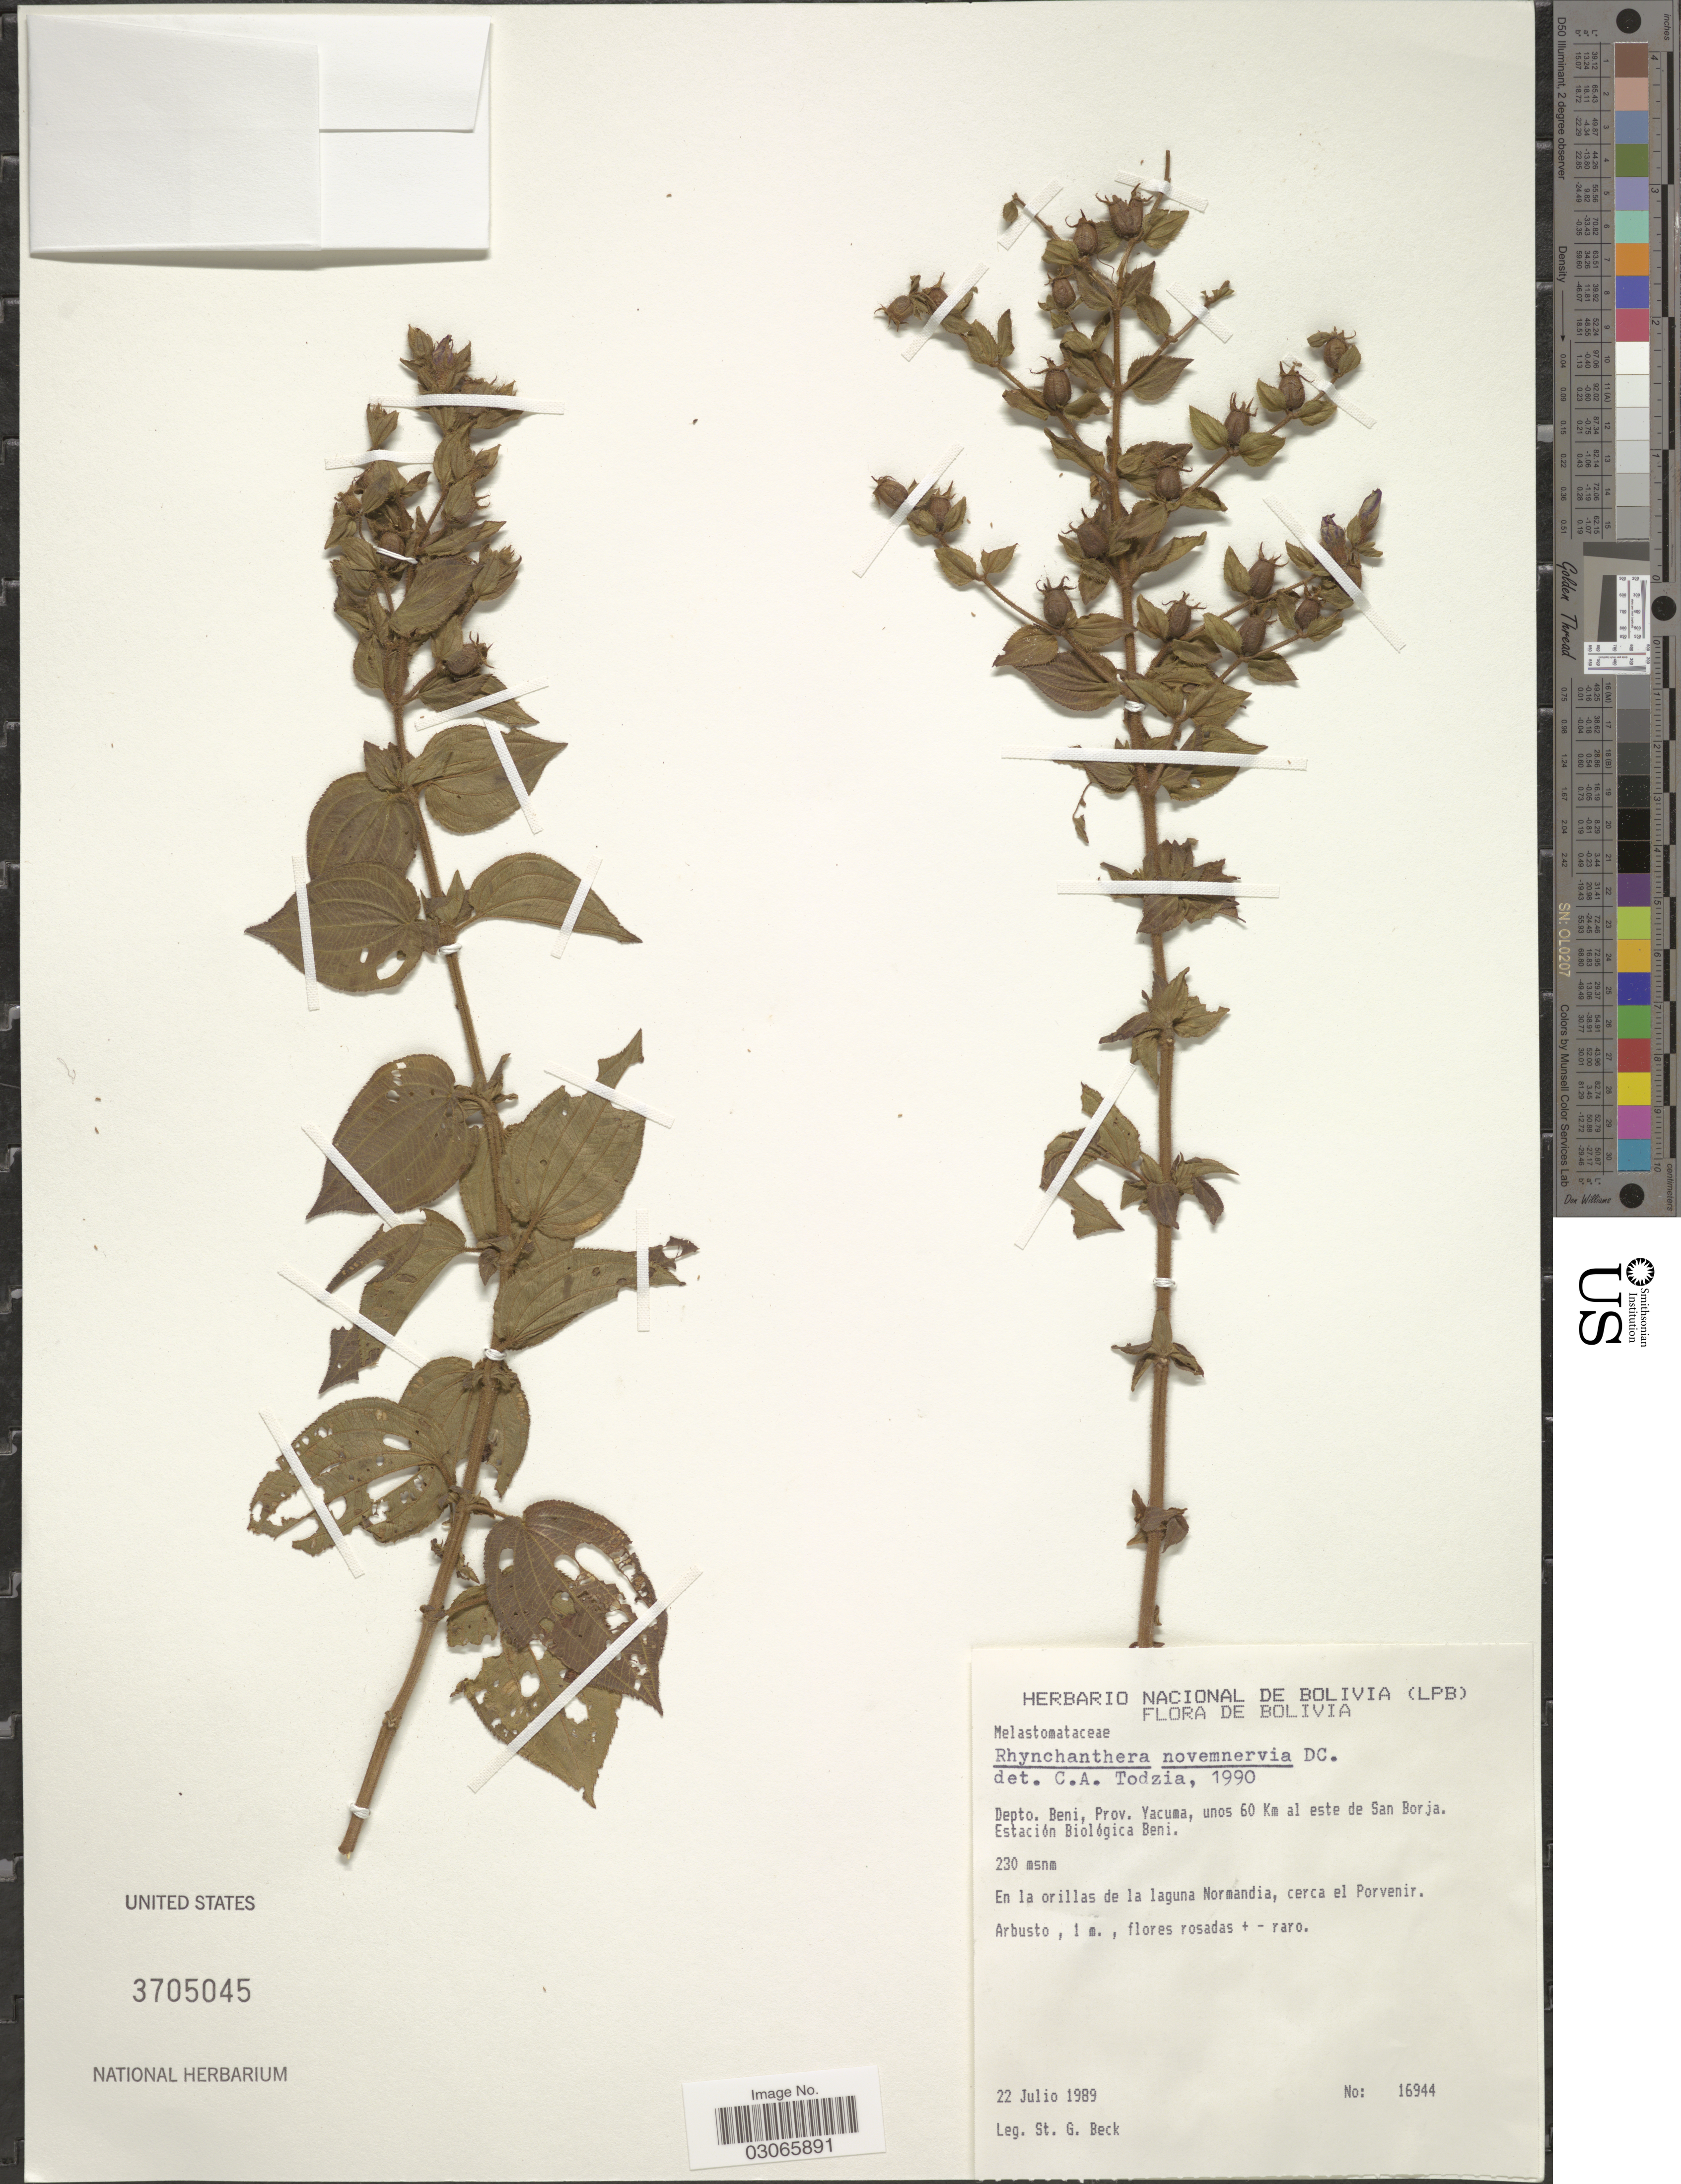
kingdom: Plantae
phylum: Tracheophyta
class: Magnoliopsida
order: Myrtales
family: Melastomataceae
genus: Rhynchanthera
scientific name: Rhynchanthera novemnervia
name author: DC.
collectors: S. G. Beck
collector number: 16944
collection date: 1989-07-22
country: Bolivia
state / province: Beni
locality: Depto. Beni, Prov. Yacuma, unos 60 Km al este de San Borja. Estación Biológica Beni. En la orillas de la laguna Normandia, cerca el Porvenir.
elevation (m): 230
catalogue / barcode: US 3705045